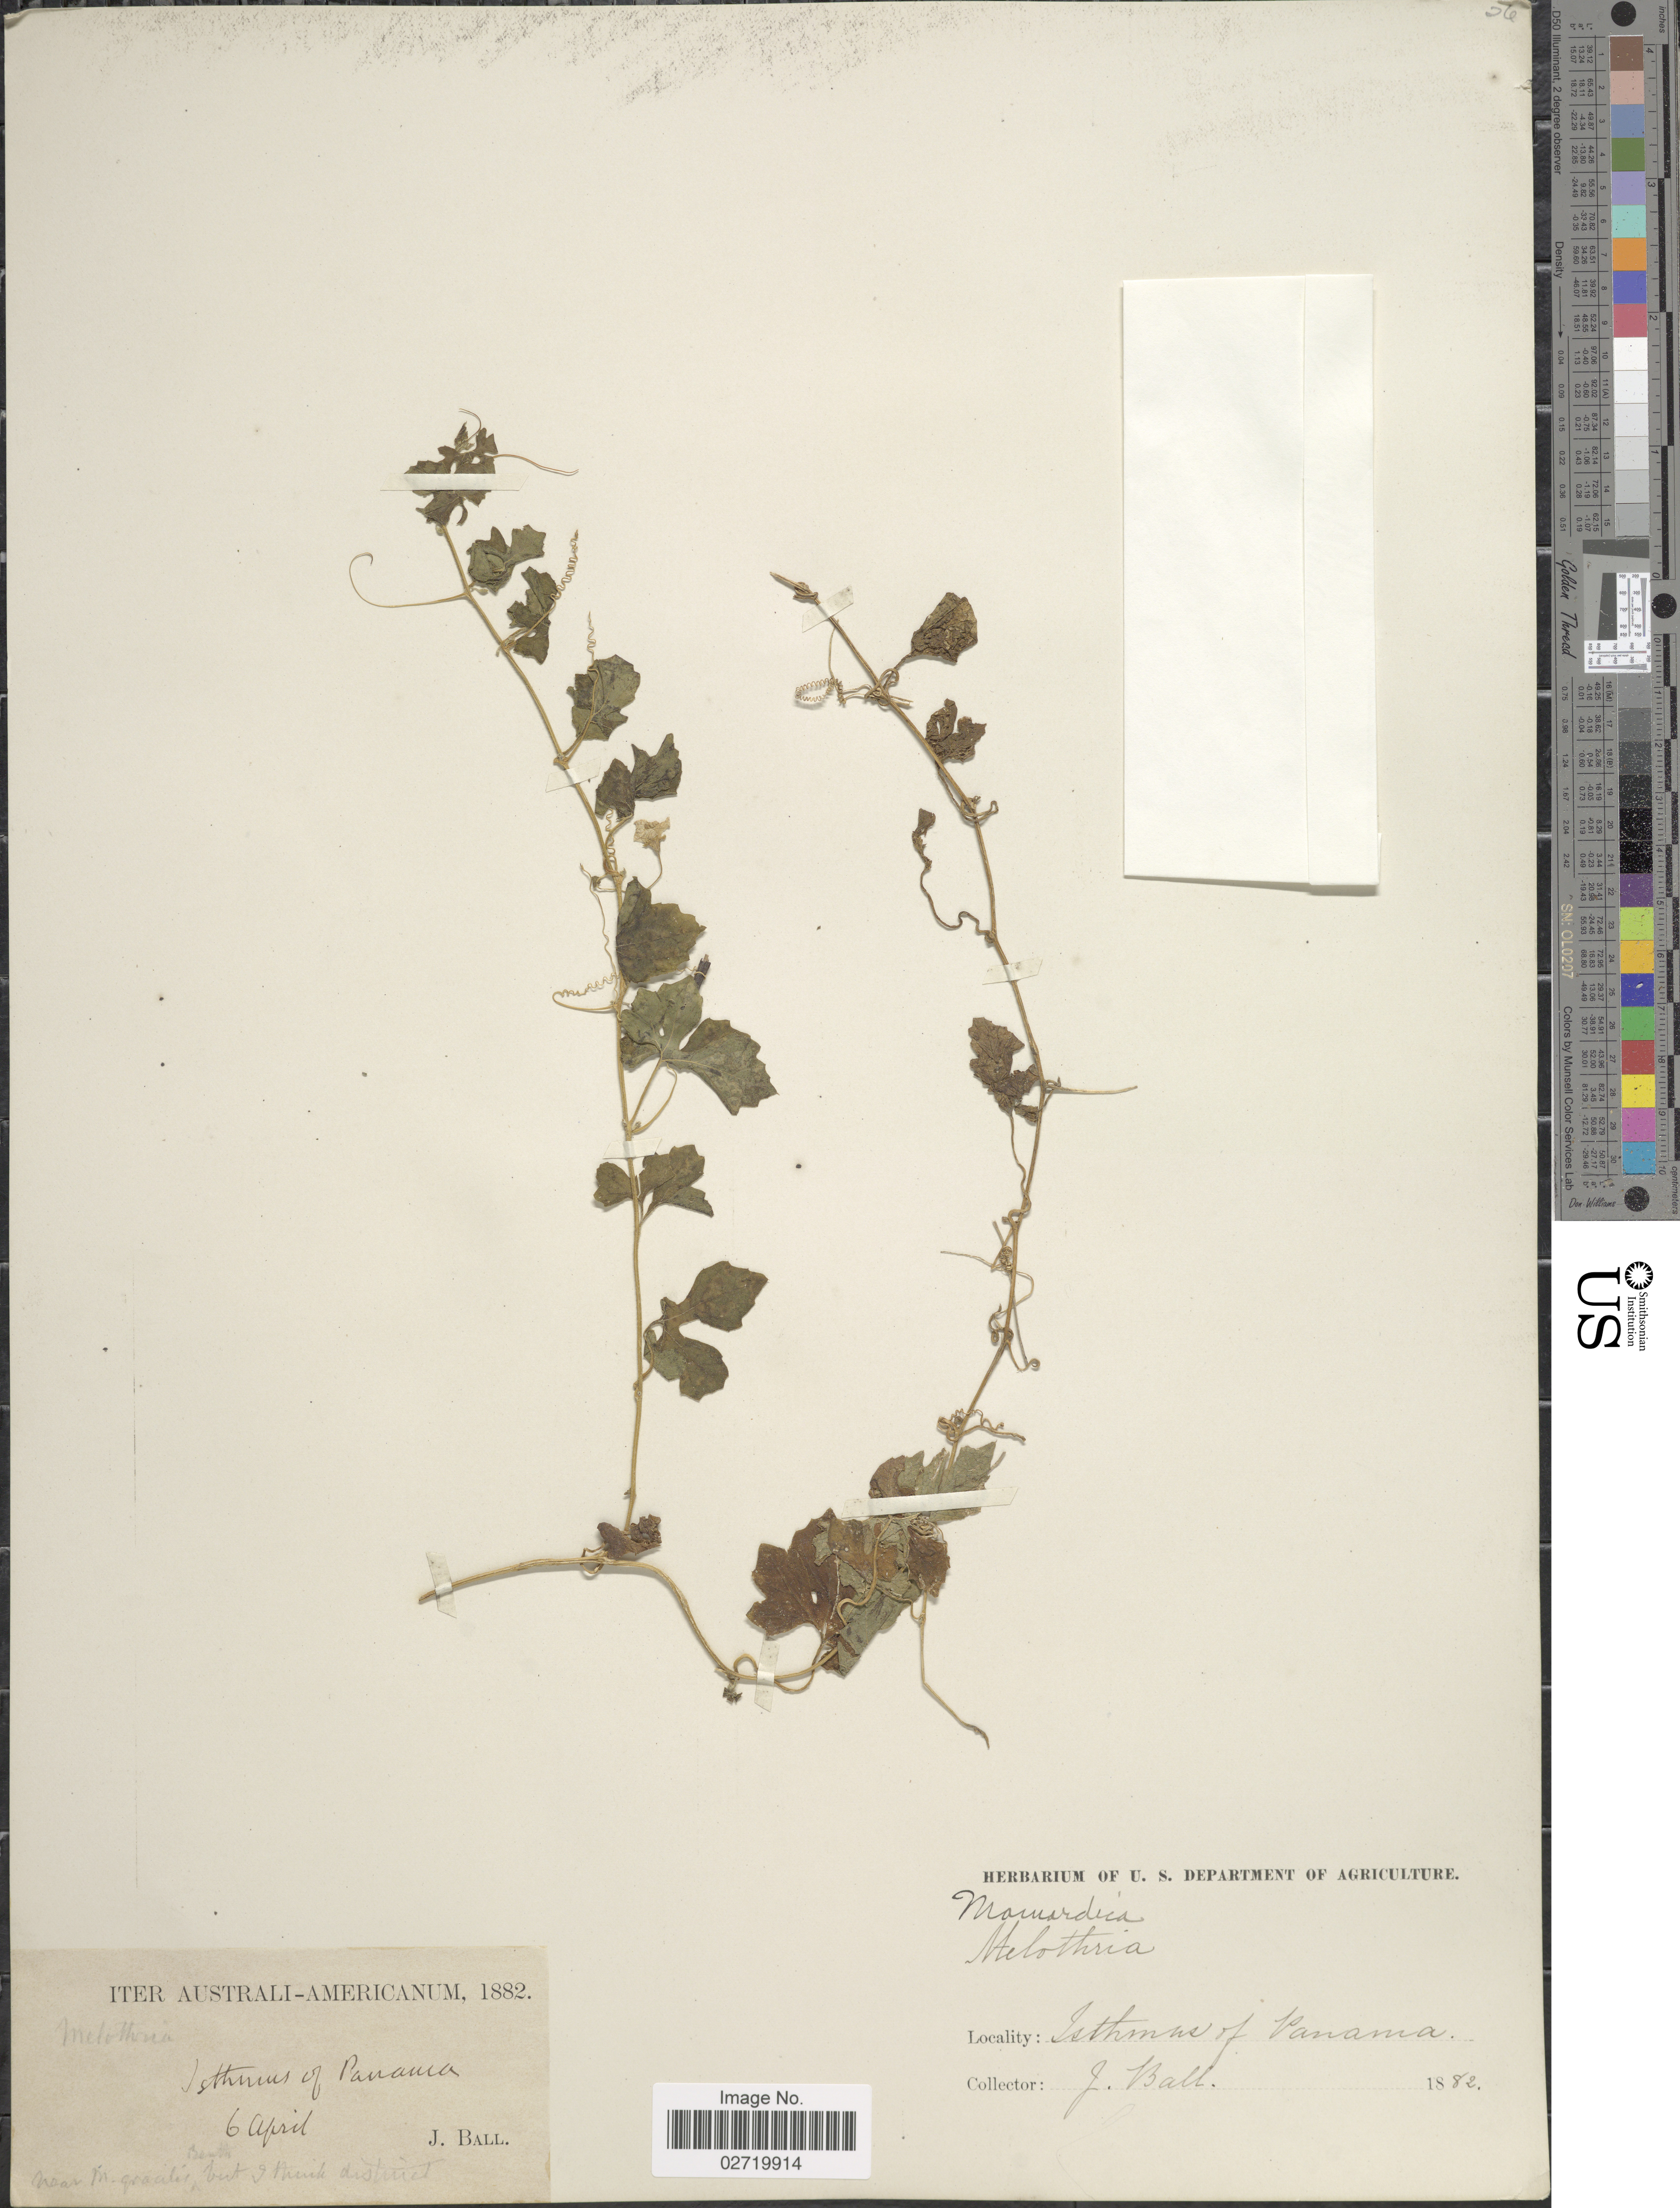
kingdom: Plantae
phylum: Tracheophyta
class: Magnoliopsida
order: Cucurbitales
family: Cucurbitaceae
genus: Momordica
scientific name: Momordica charantia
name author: L.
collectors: J. Ball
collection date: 1882-04-06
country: Panama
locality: Isthmus of Panama. Near M. Gracilis